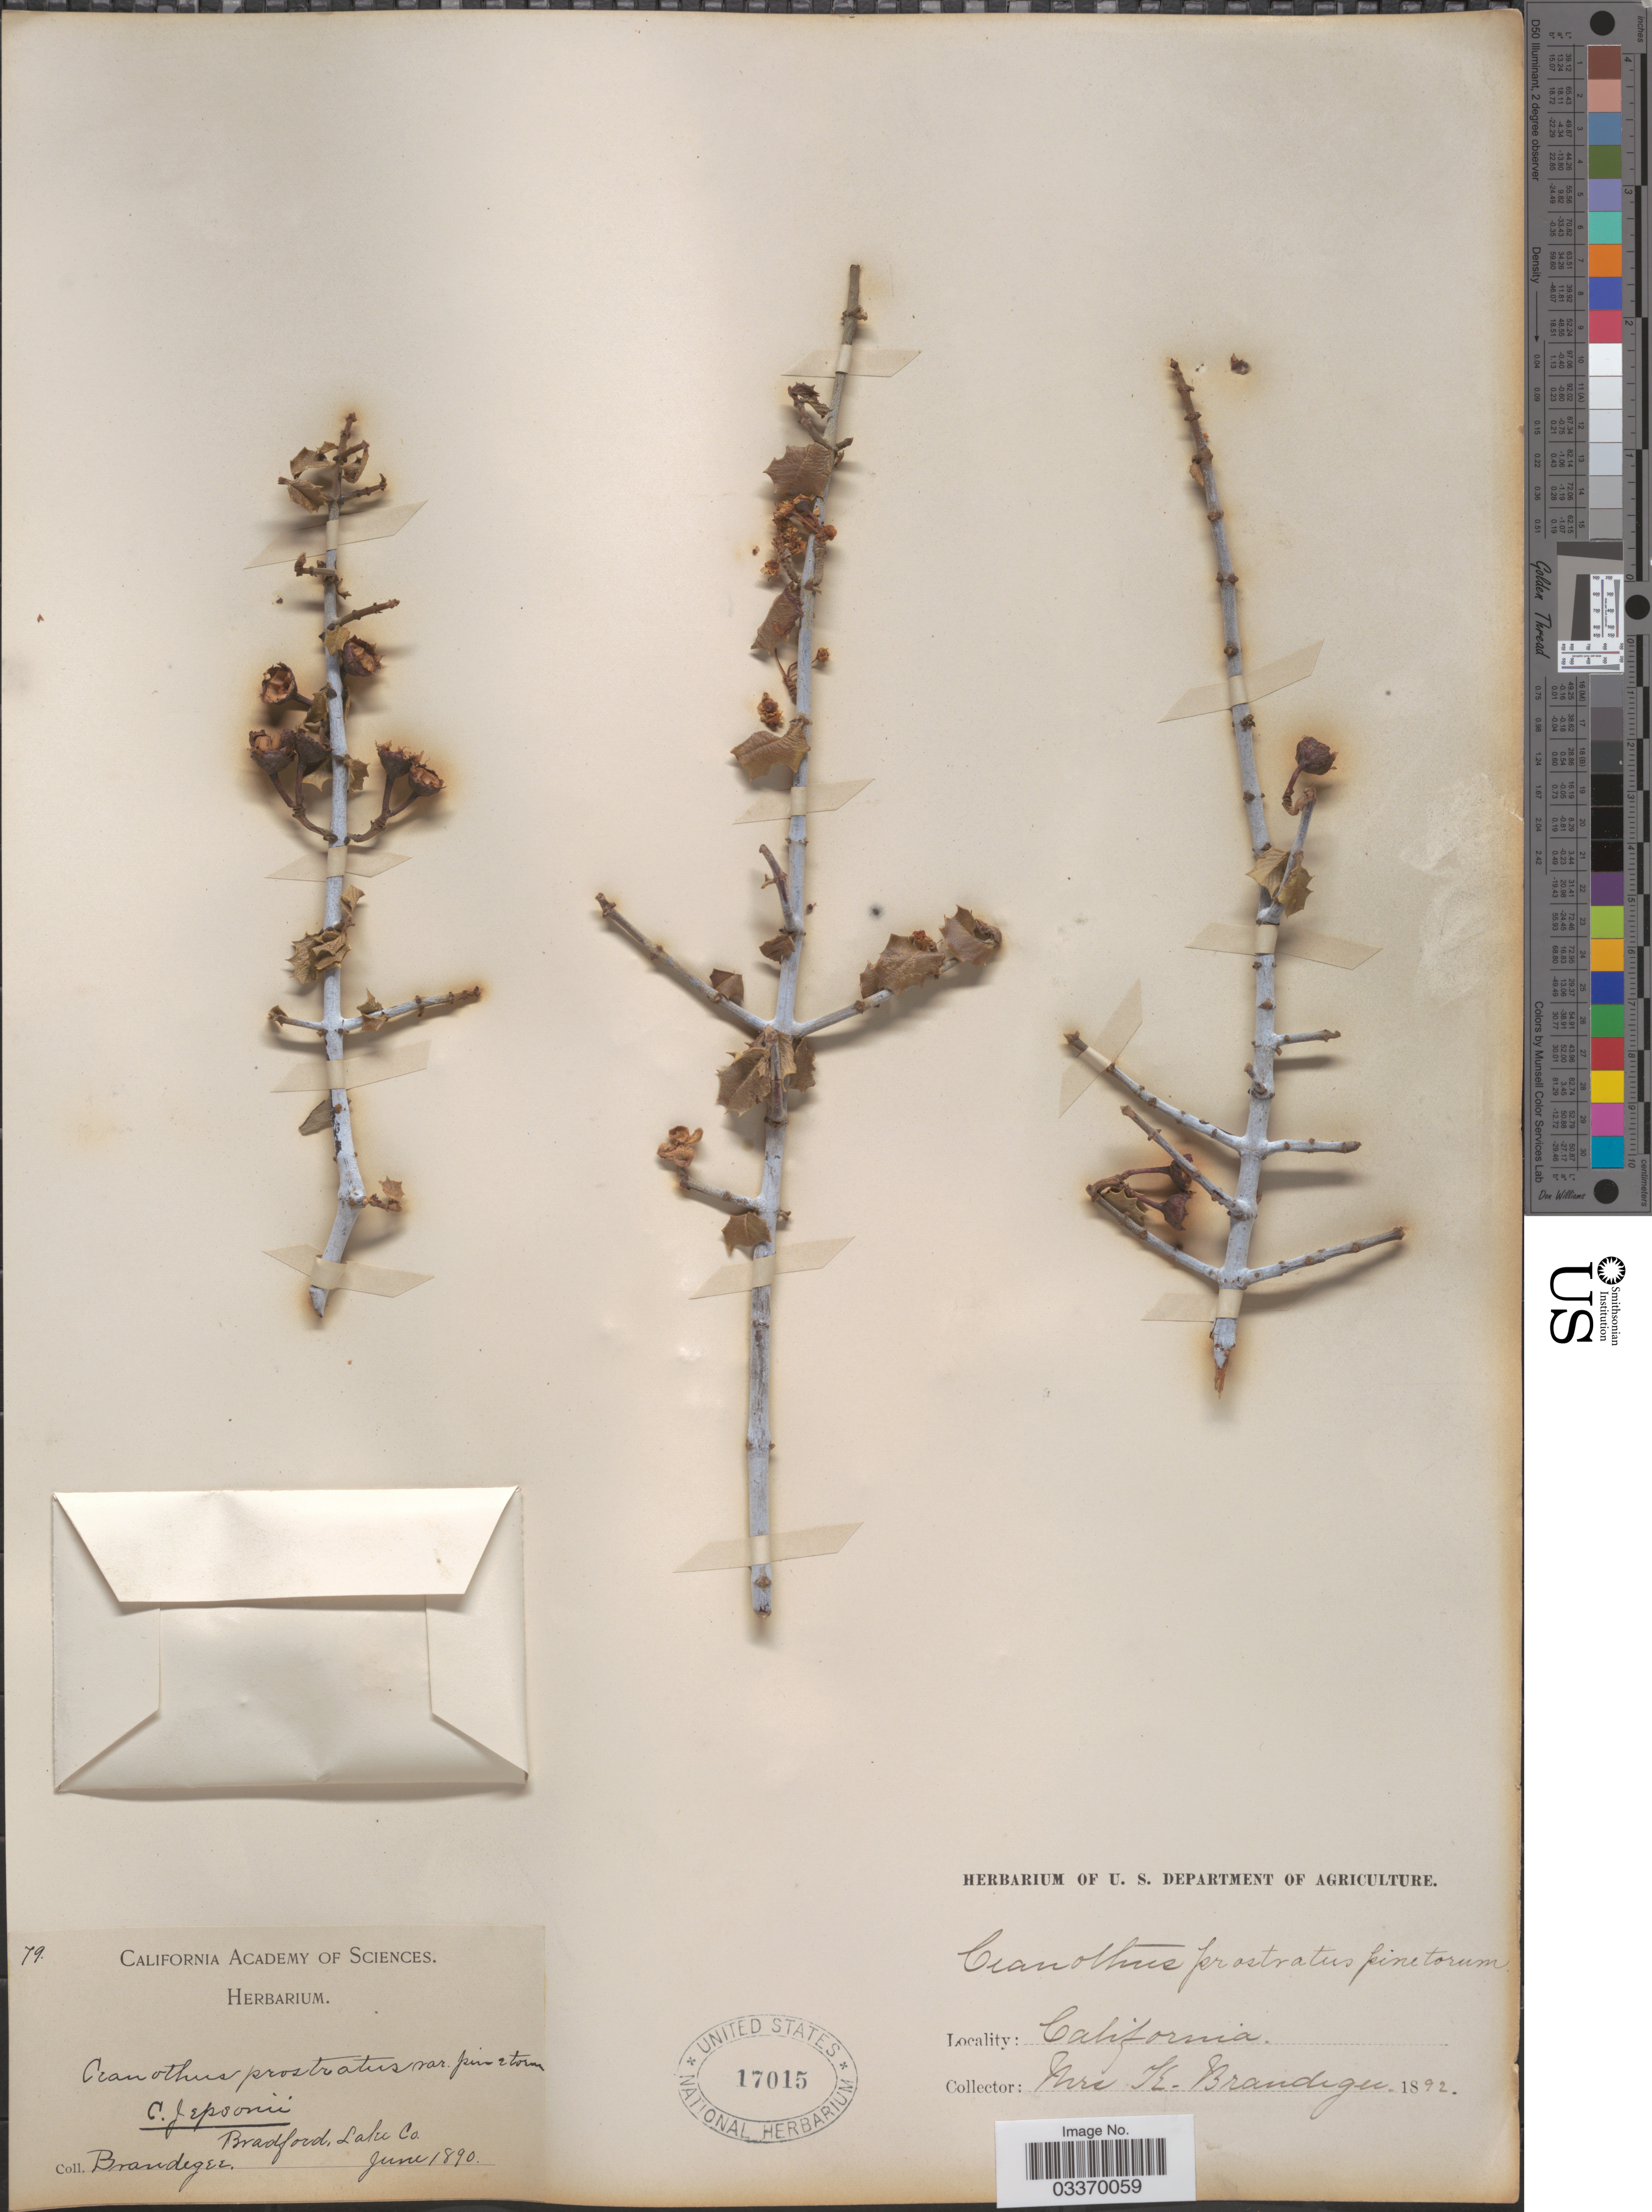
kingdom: Plantae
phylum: Tracheophyta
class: Magnoliopsida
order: Rosales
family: Rhamnaceae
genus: Ceanothus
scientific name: Ceanothus pinetorum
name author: Coville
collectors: K. Brandegee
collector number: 79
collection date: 1890-06/1892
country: United States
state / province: California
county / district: Lake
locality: Bradford, Lake Co.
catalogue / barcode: US 17015